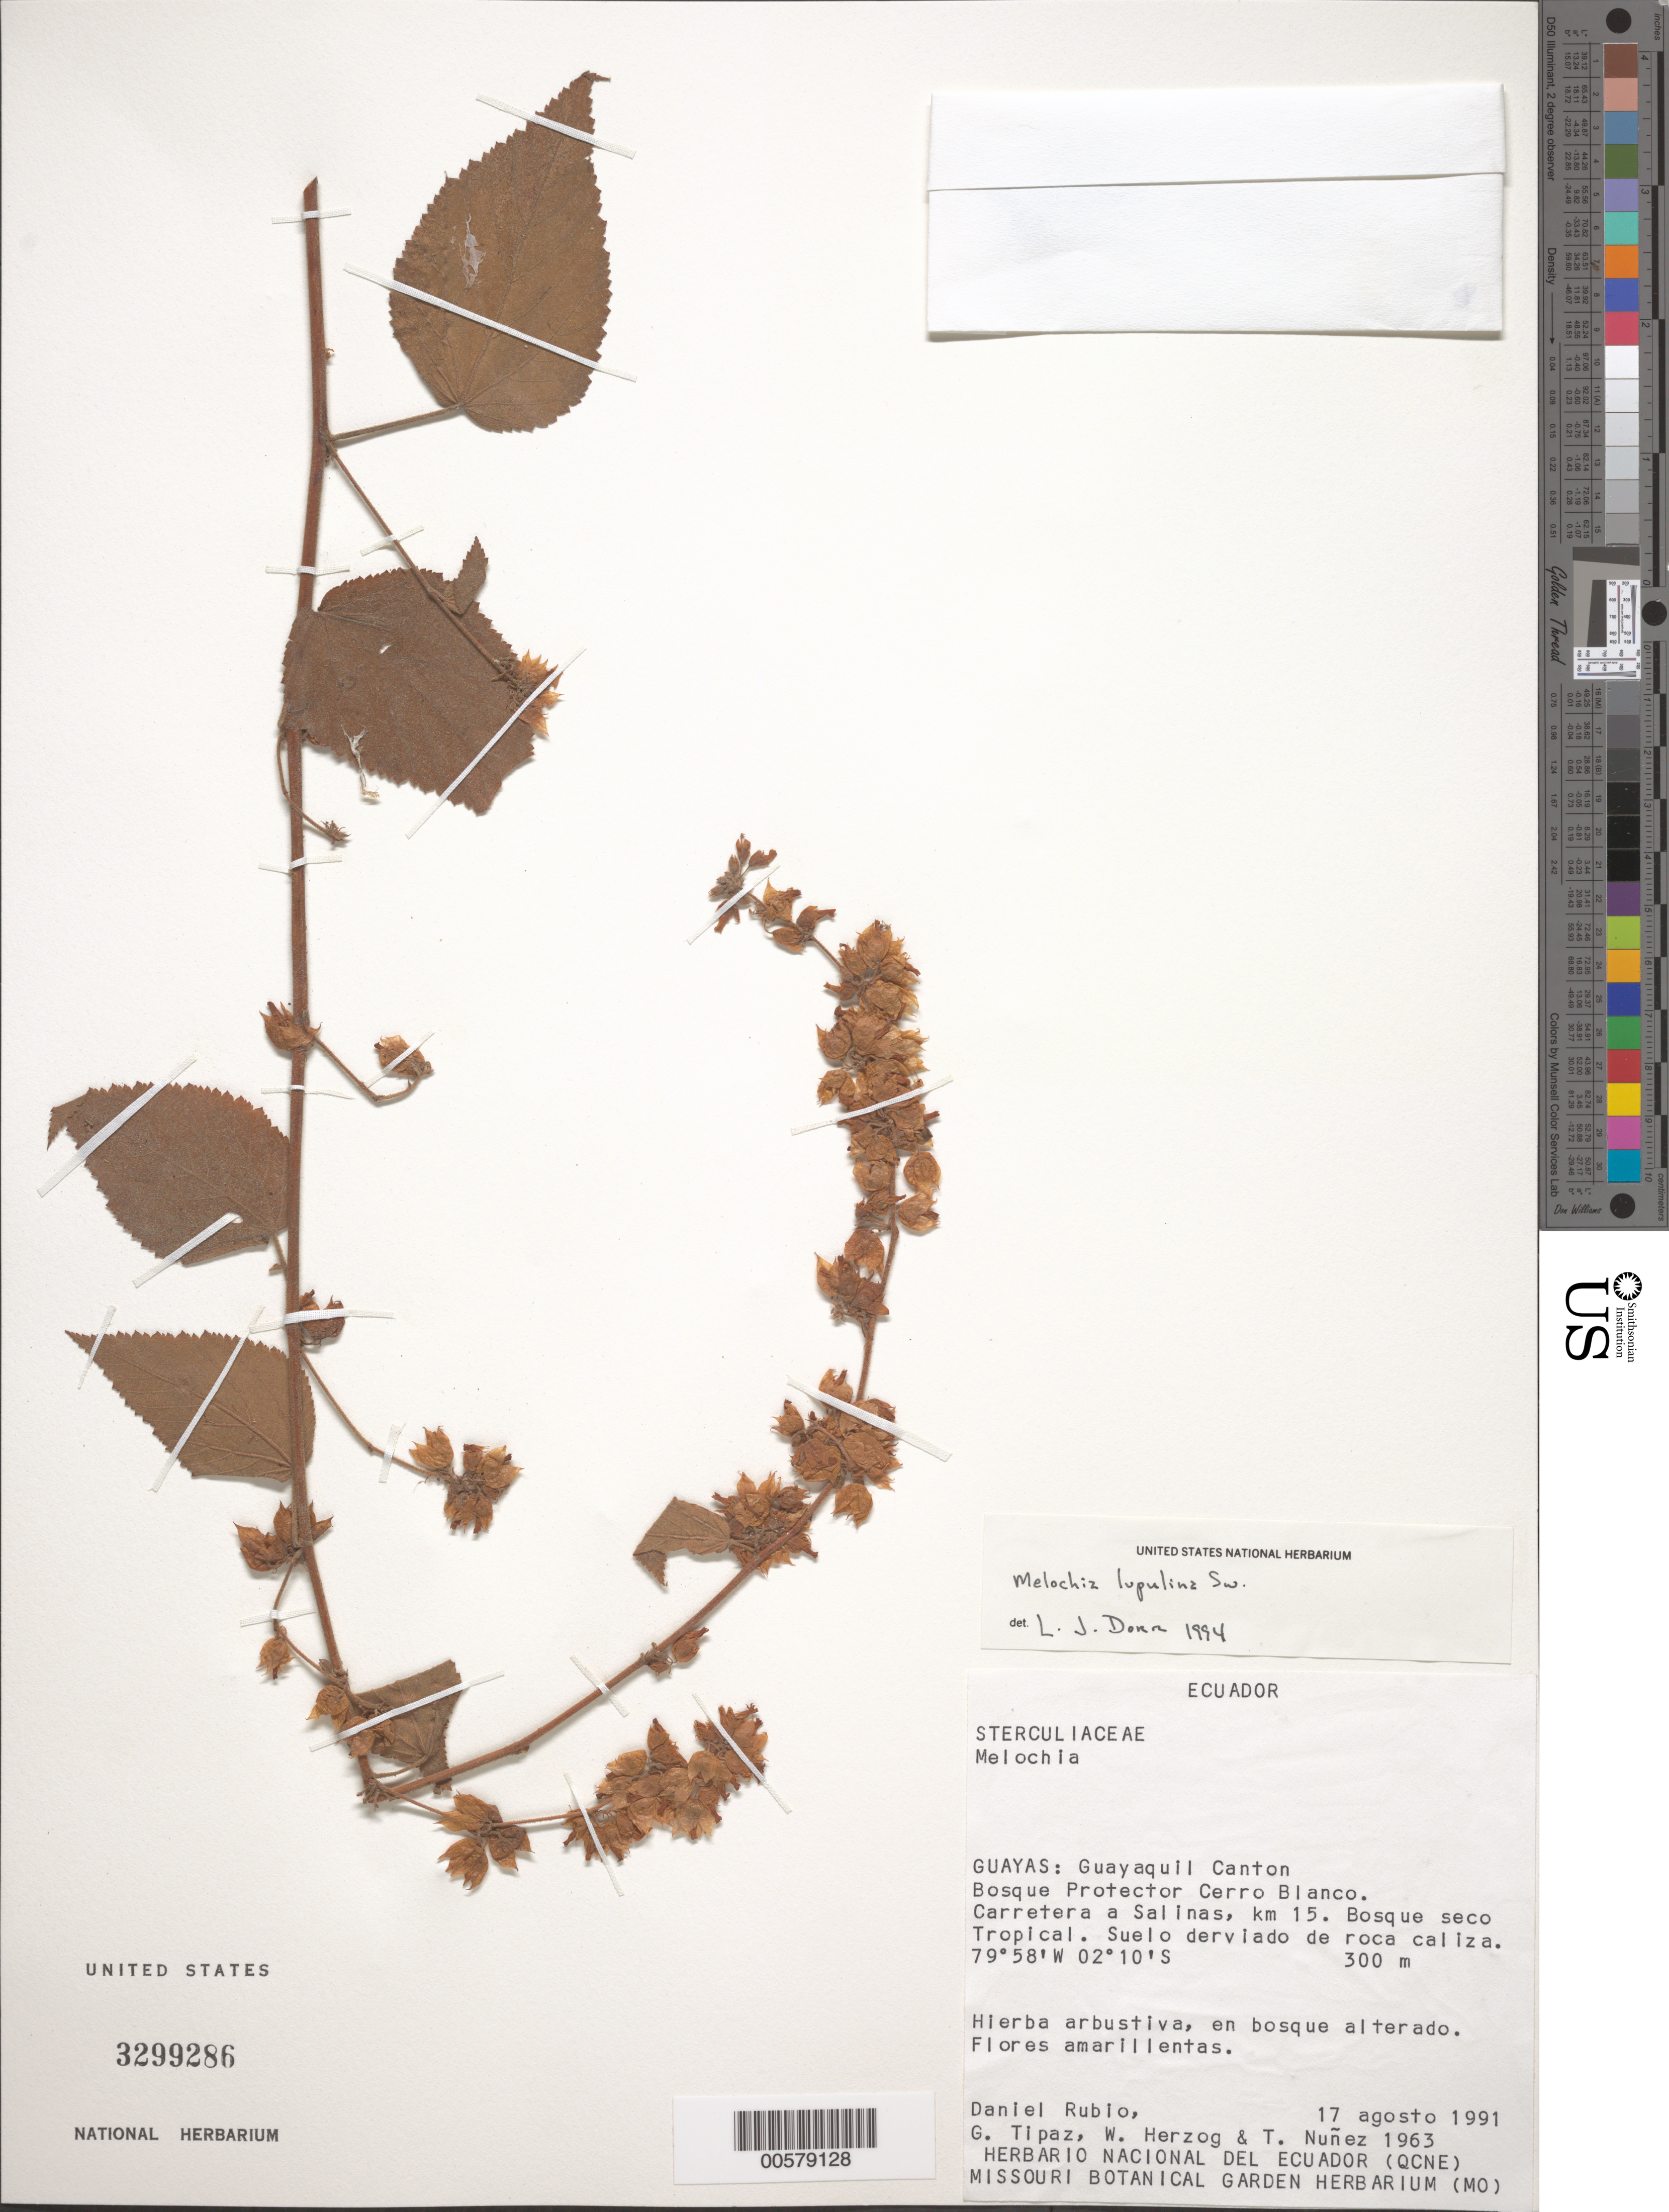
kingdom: Plantae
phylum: Tracheophyta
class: Magnoliopsida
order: Malvales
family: Malvaceae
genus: Melochia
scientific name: Melochia lupulina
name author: Sw.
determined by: Dorr, L. J., (BOT), Smithsonian Institution - National Museum of Natural History (UNITED STATES)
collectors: D. Rubio, G. Tipaz, W. Herzog & T. Núñez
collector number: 1963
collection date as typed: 17 Aug 1991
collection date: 1991-08-17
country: Ecuador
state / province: Guayas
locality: Guayaquil Cantón. Bosque Protector Cerro Blancom Carretera a Salinas, km 15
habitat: Bosque seco tropical, suelo derviado de roca caliza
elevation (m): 300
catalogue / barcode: US 3299286